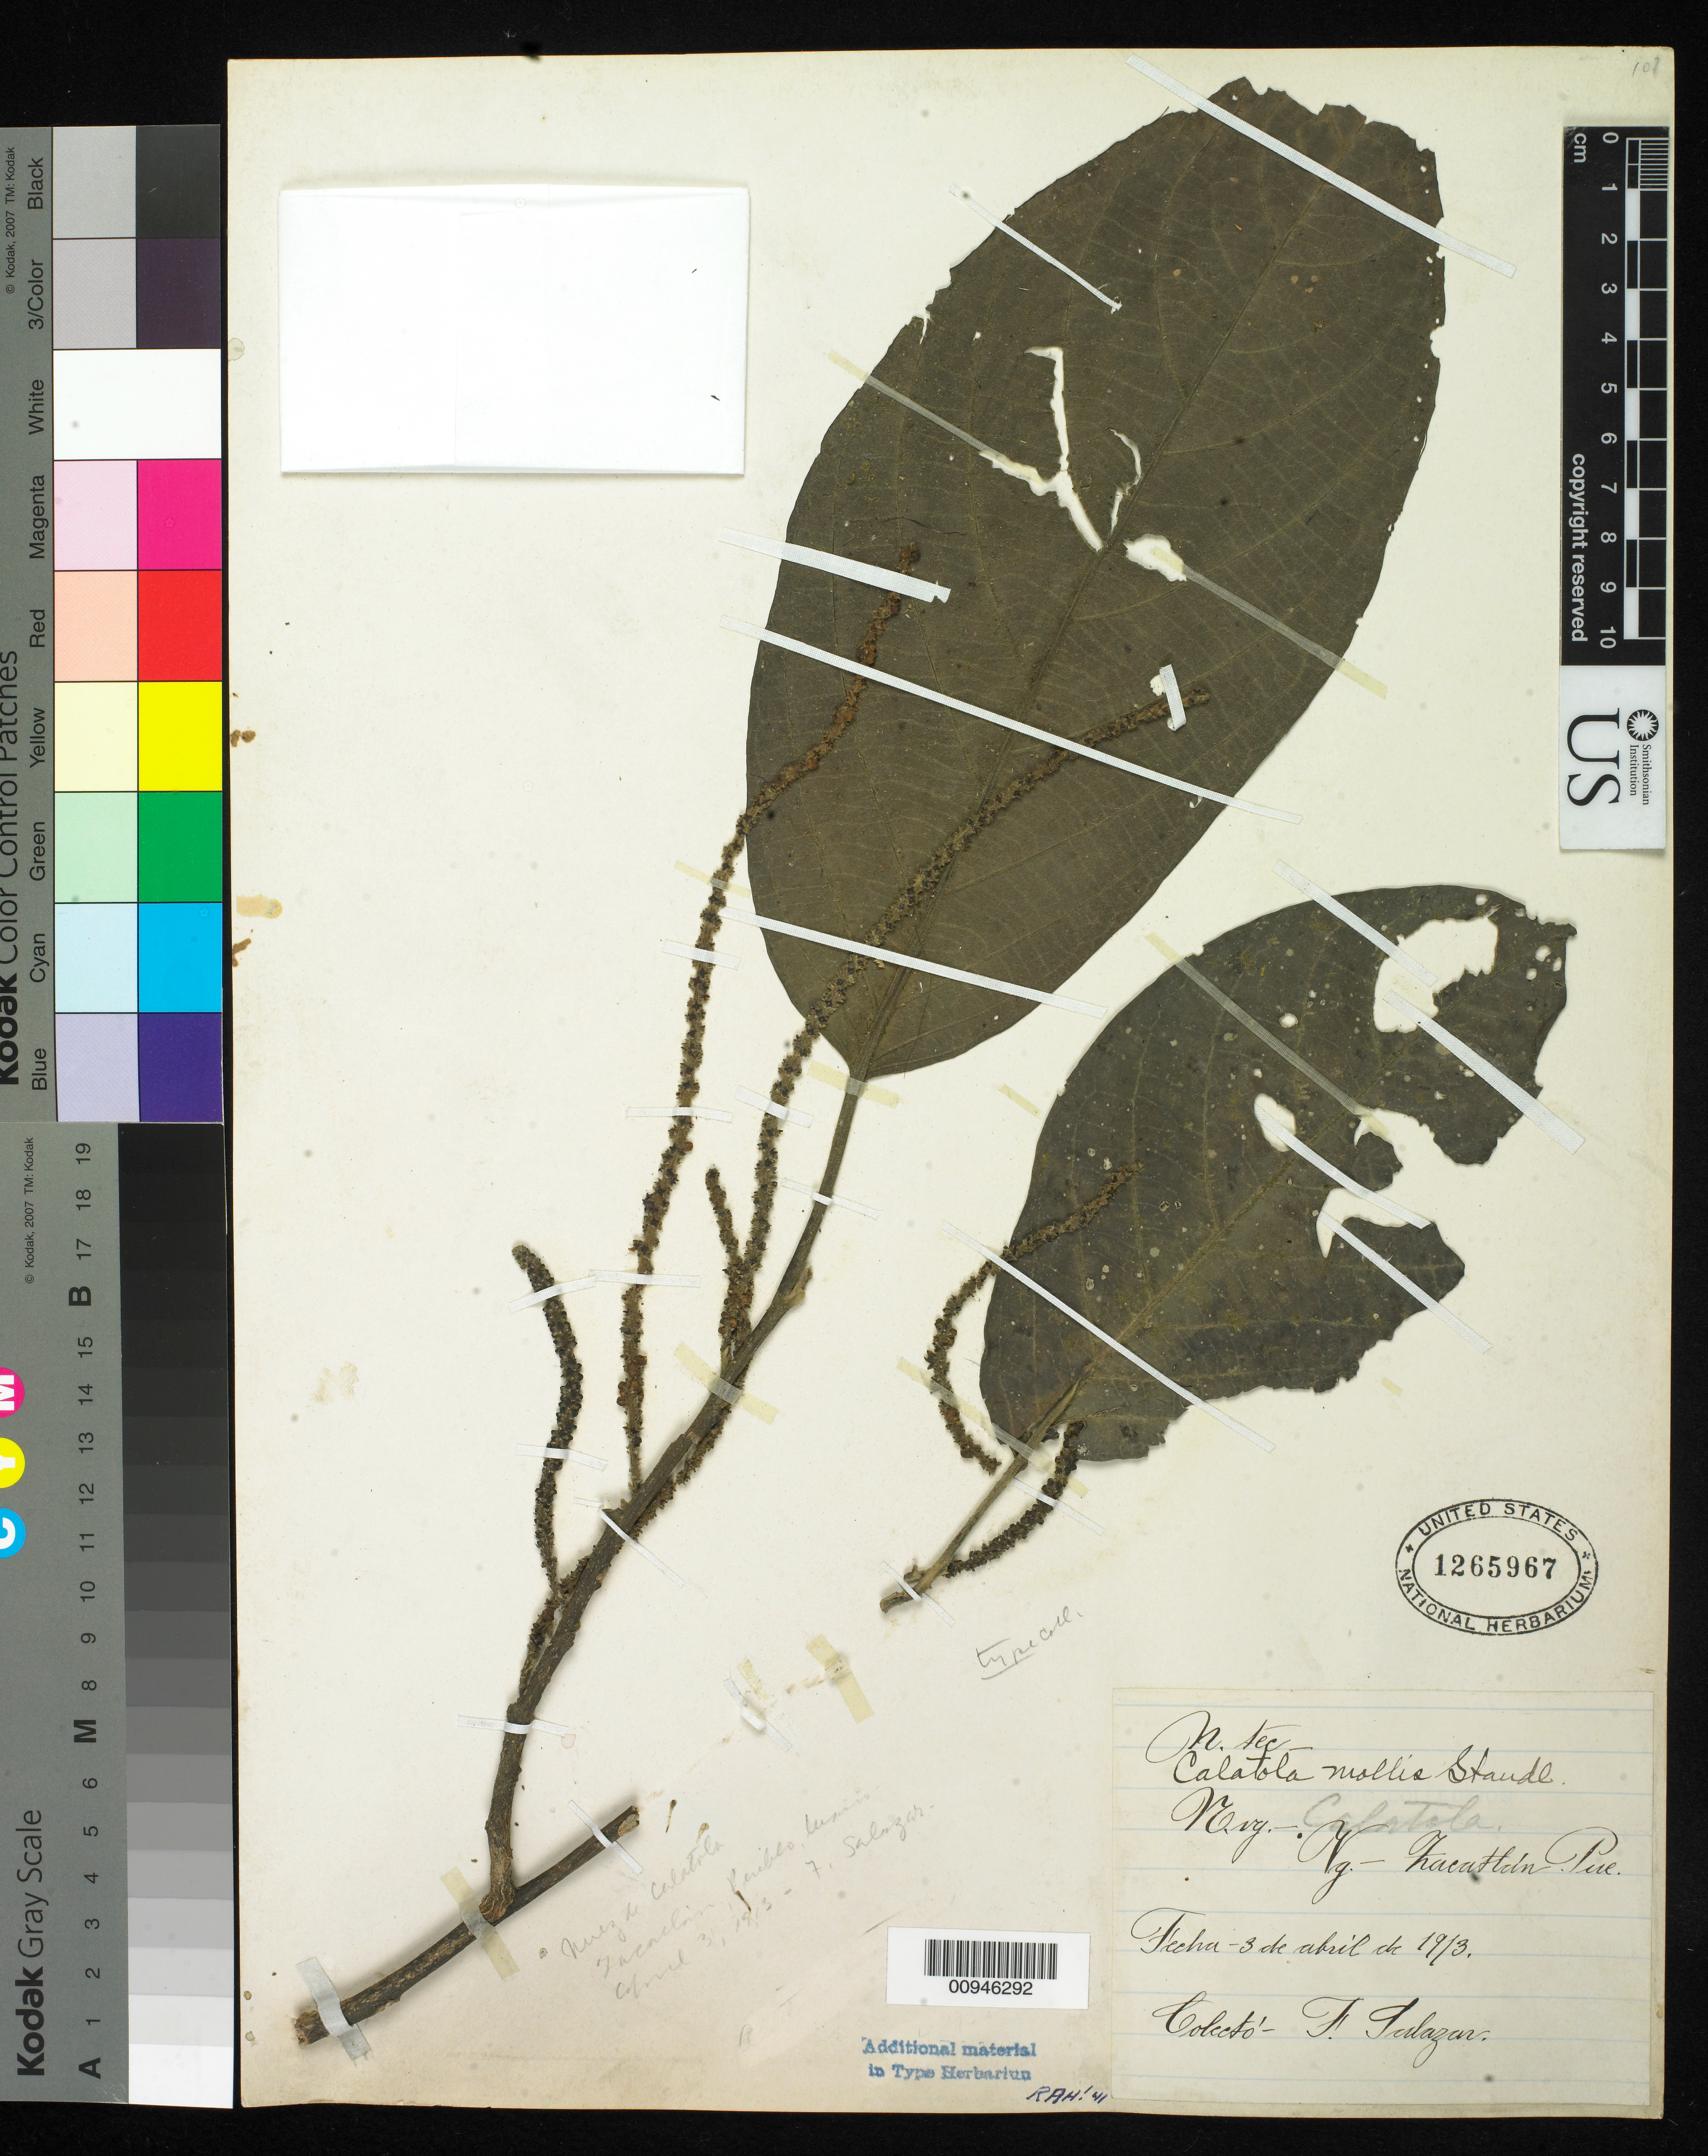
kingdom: Plantae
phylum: Tracheophyta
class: Magnoliopsida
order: Metteniusales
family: Metteniusaceae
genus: Calatola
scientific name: Calatola mollis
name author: Standl.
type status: Isotype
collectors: F. Salazar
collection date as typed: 03 Apr 1913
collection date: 1913-04-03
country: Mexico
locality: Zacatlan.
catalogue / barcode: US 1265967